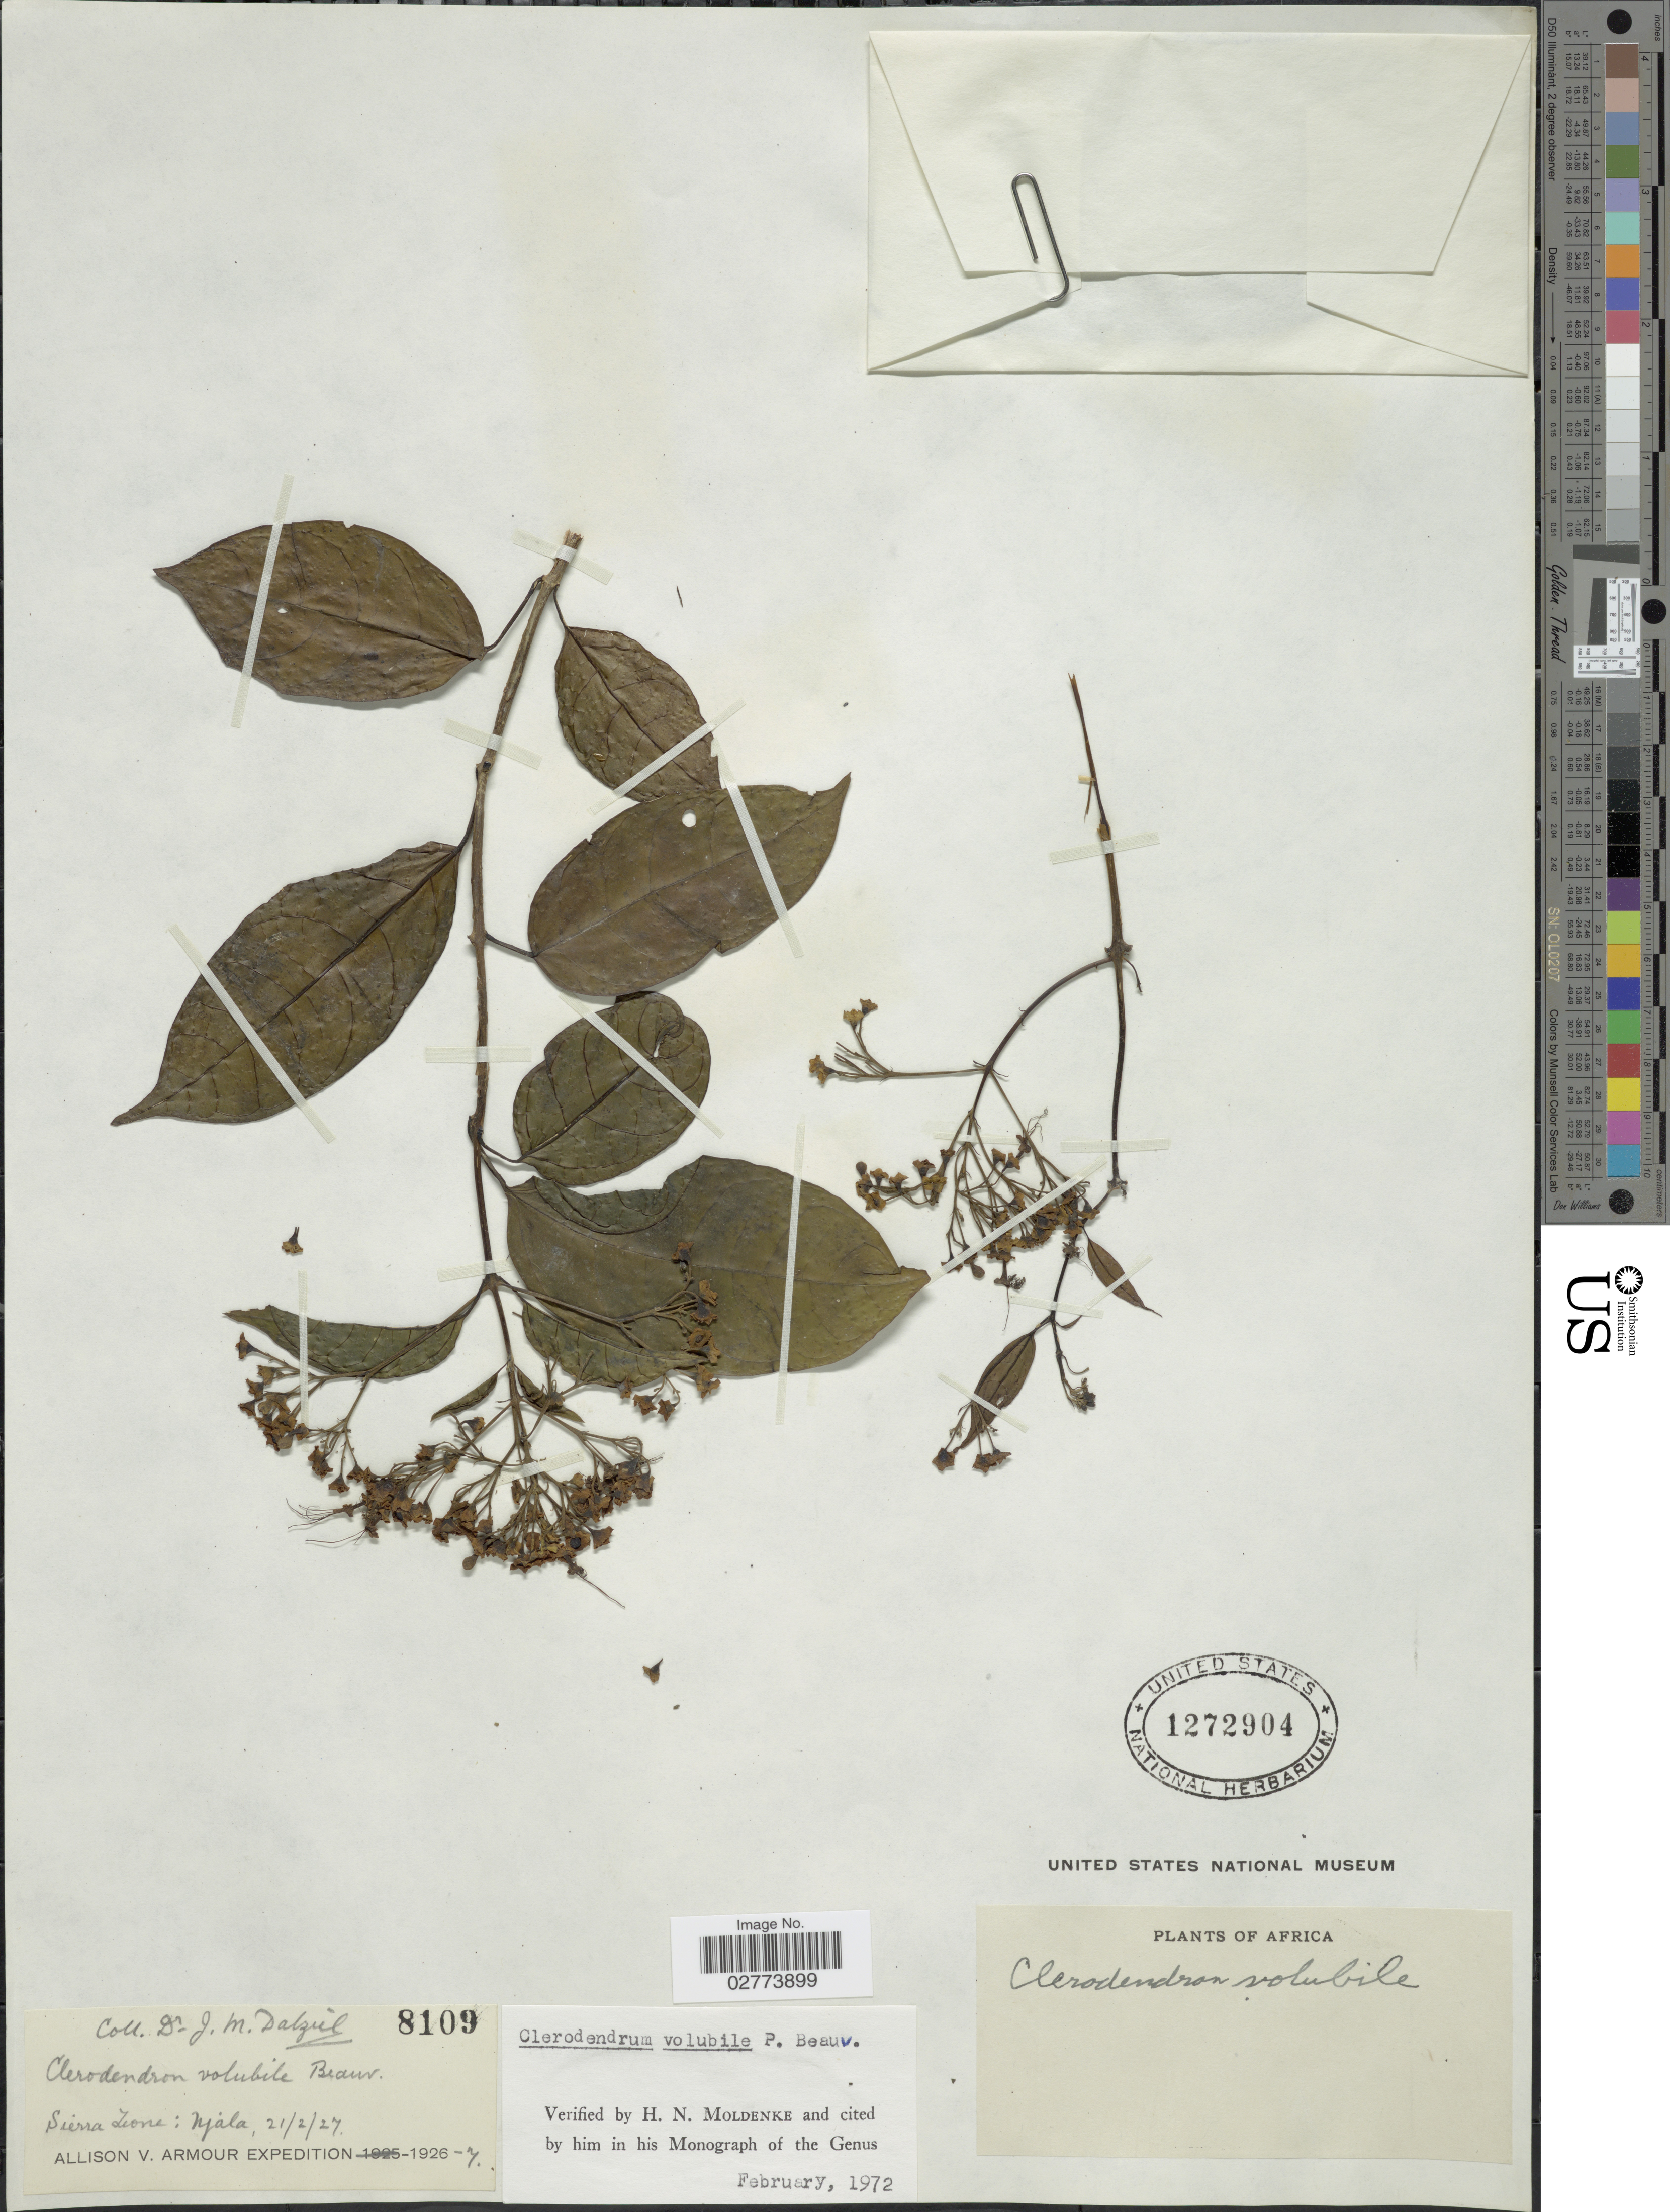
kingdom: Plantae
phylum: Tracheophyta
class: Magnoliopsida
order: Lamiales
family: Lamiaceae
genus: Clerodendrum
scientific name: Clerodendrum volubile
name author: P. Beauv.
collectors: J. Dalziel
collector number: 8109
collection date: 1927-02-21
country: Sierra Leone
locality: Njala.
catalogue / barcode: US 1272904